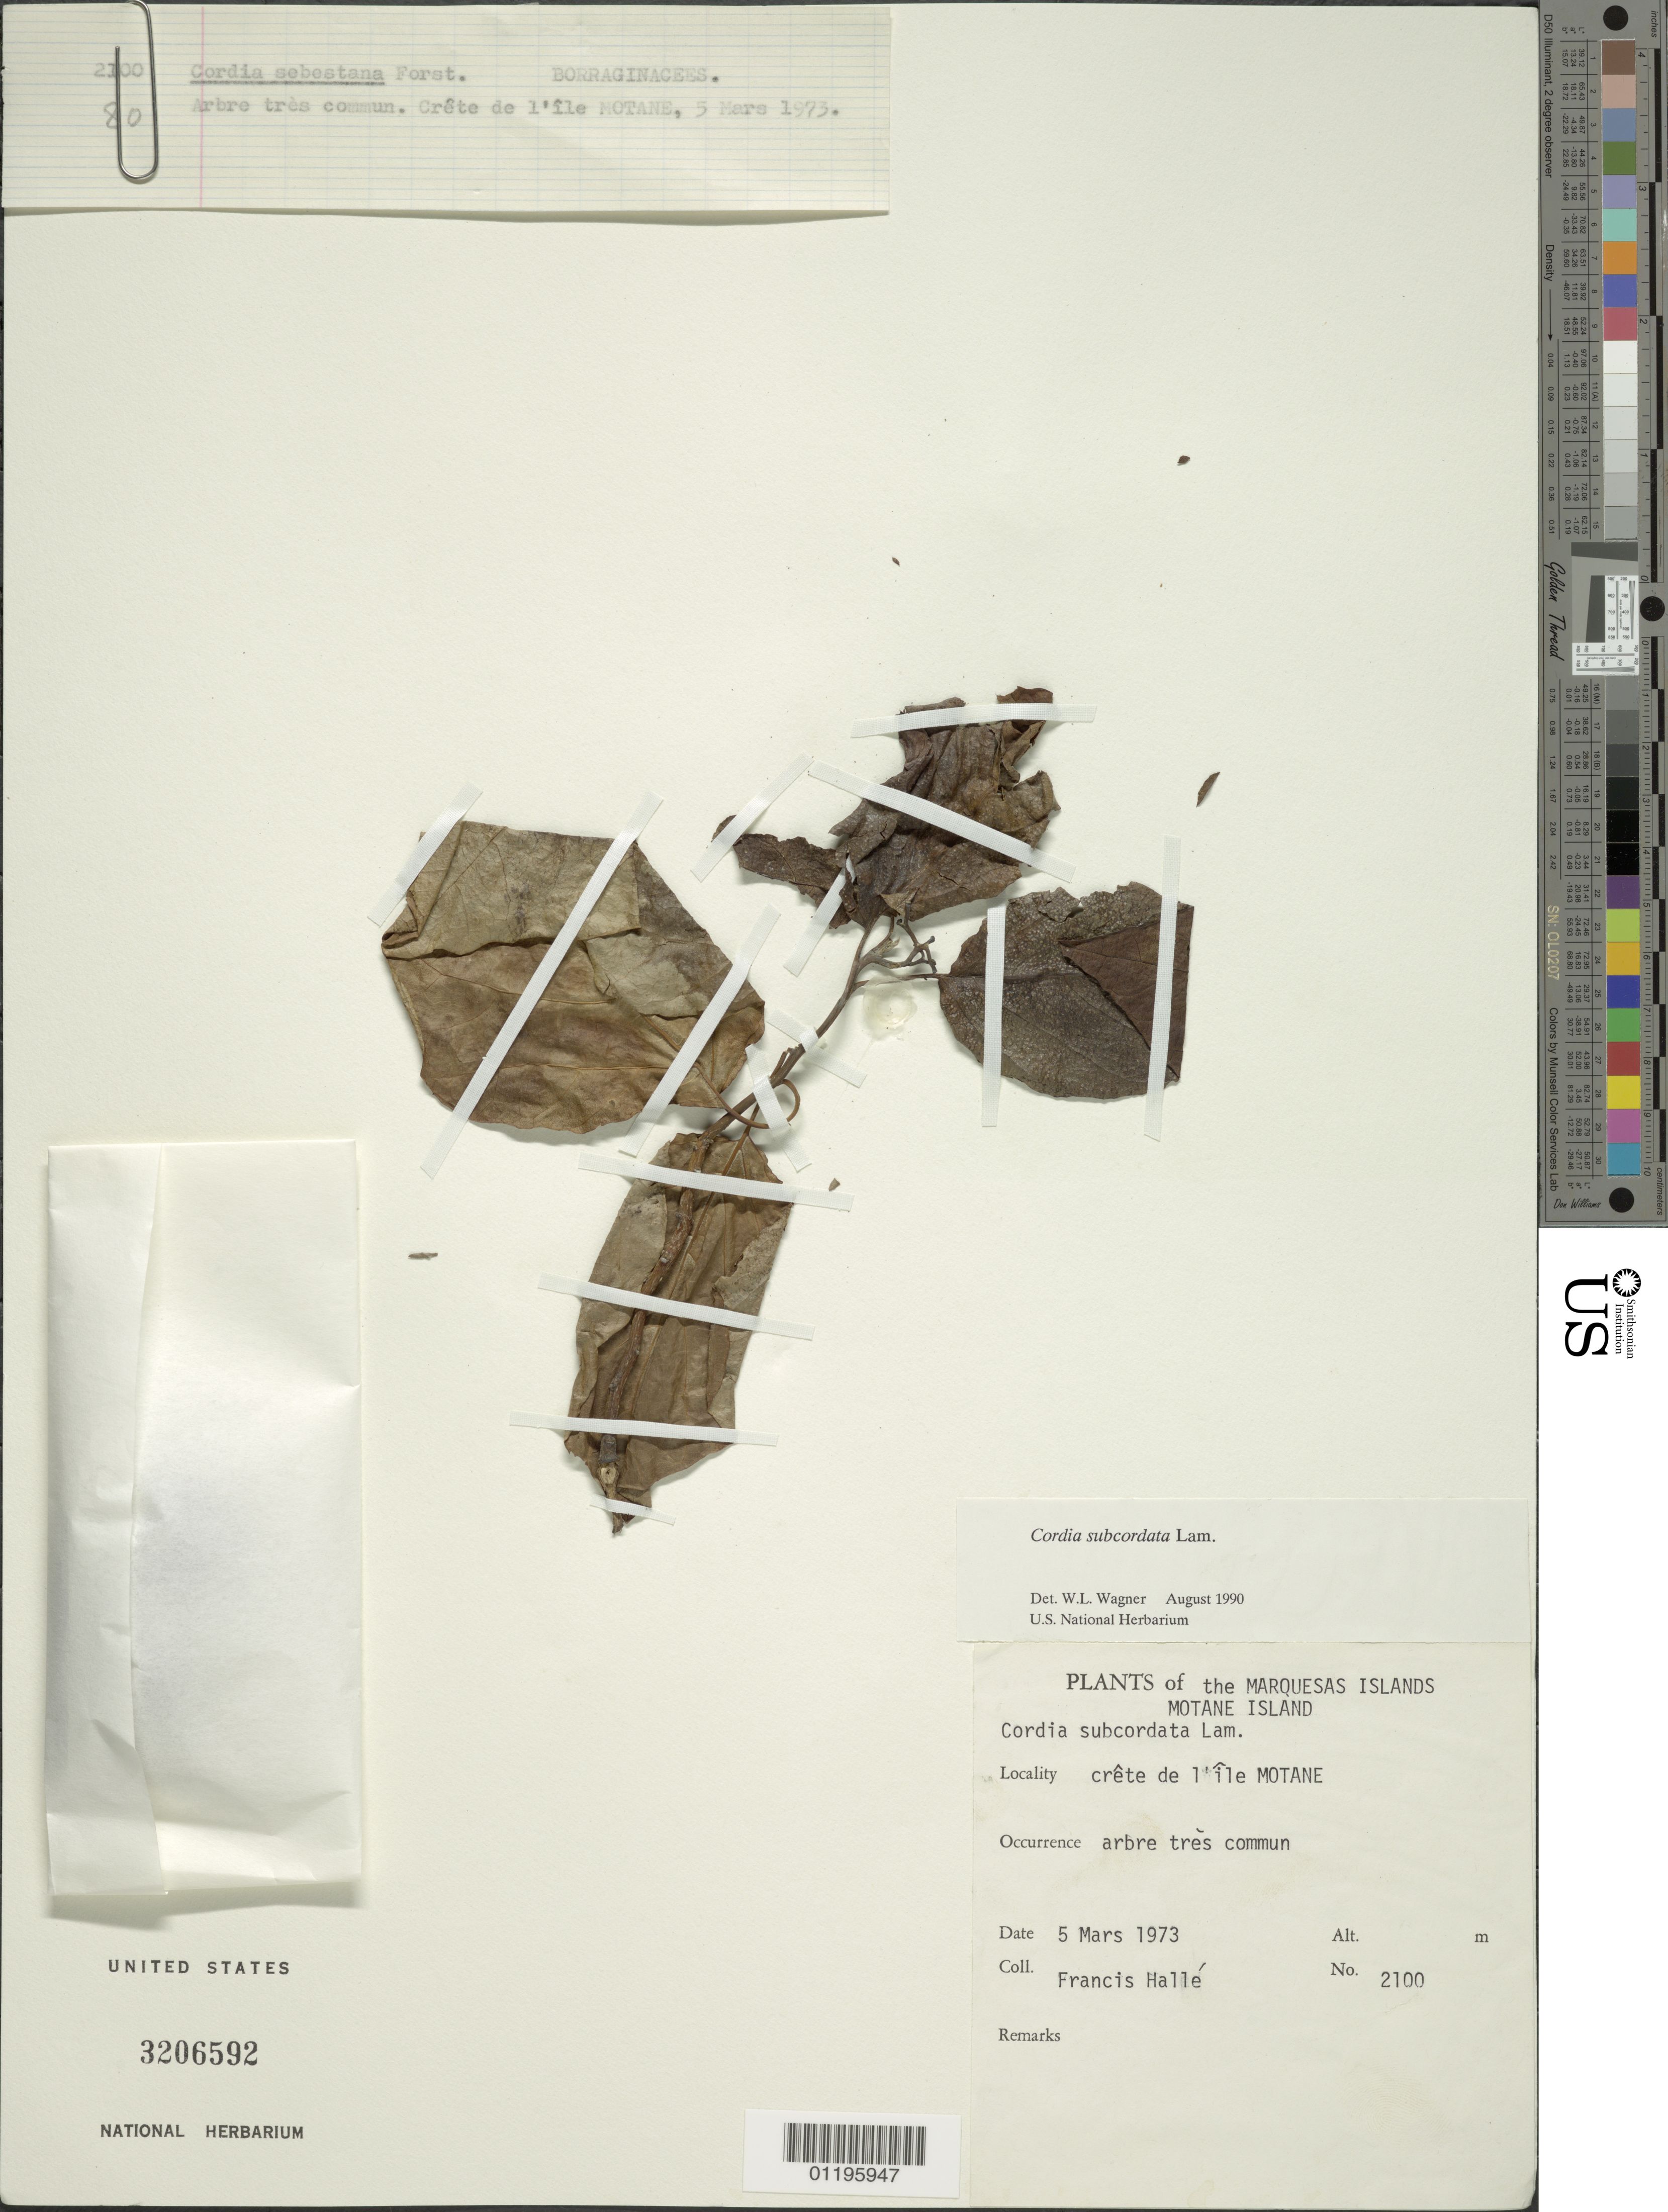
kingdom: Plantae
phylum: Tracheophyta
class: Magnoliopsida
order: Boraginales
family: Cordiaceae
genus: Cordia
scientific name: Cordia subcordata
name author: Lam.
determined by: Wagner, W. L., (BOT), Smithsonian Institution - National Museum of Natural History (UNITED STATES)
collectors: F. Hallé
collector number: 2100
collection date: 1973-03-05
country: French Polynesia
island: Mohotani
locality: crest of the island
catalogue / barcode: US 3206592